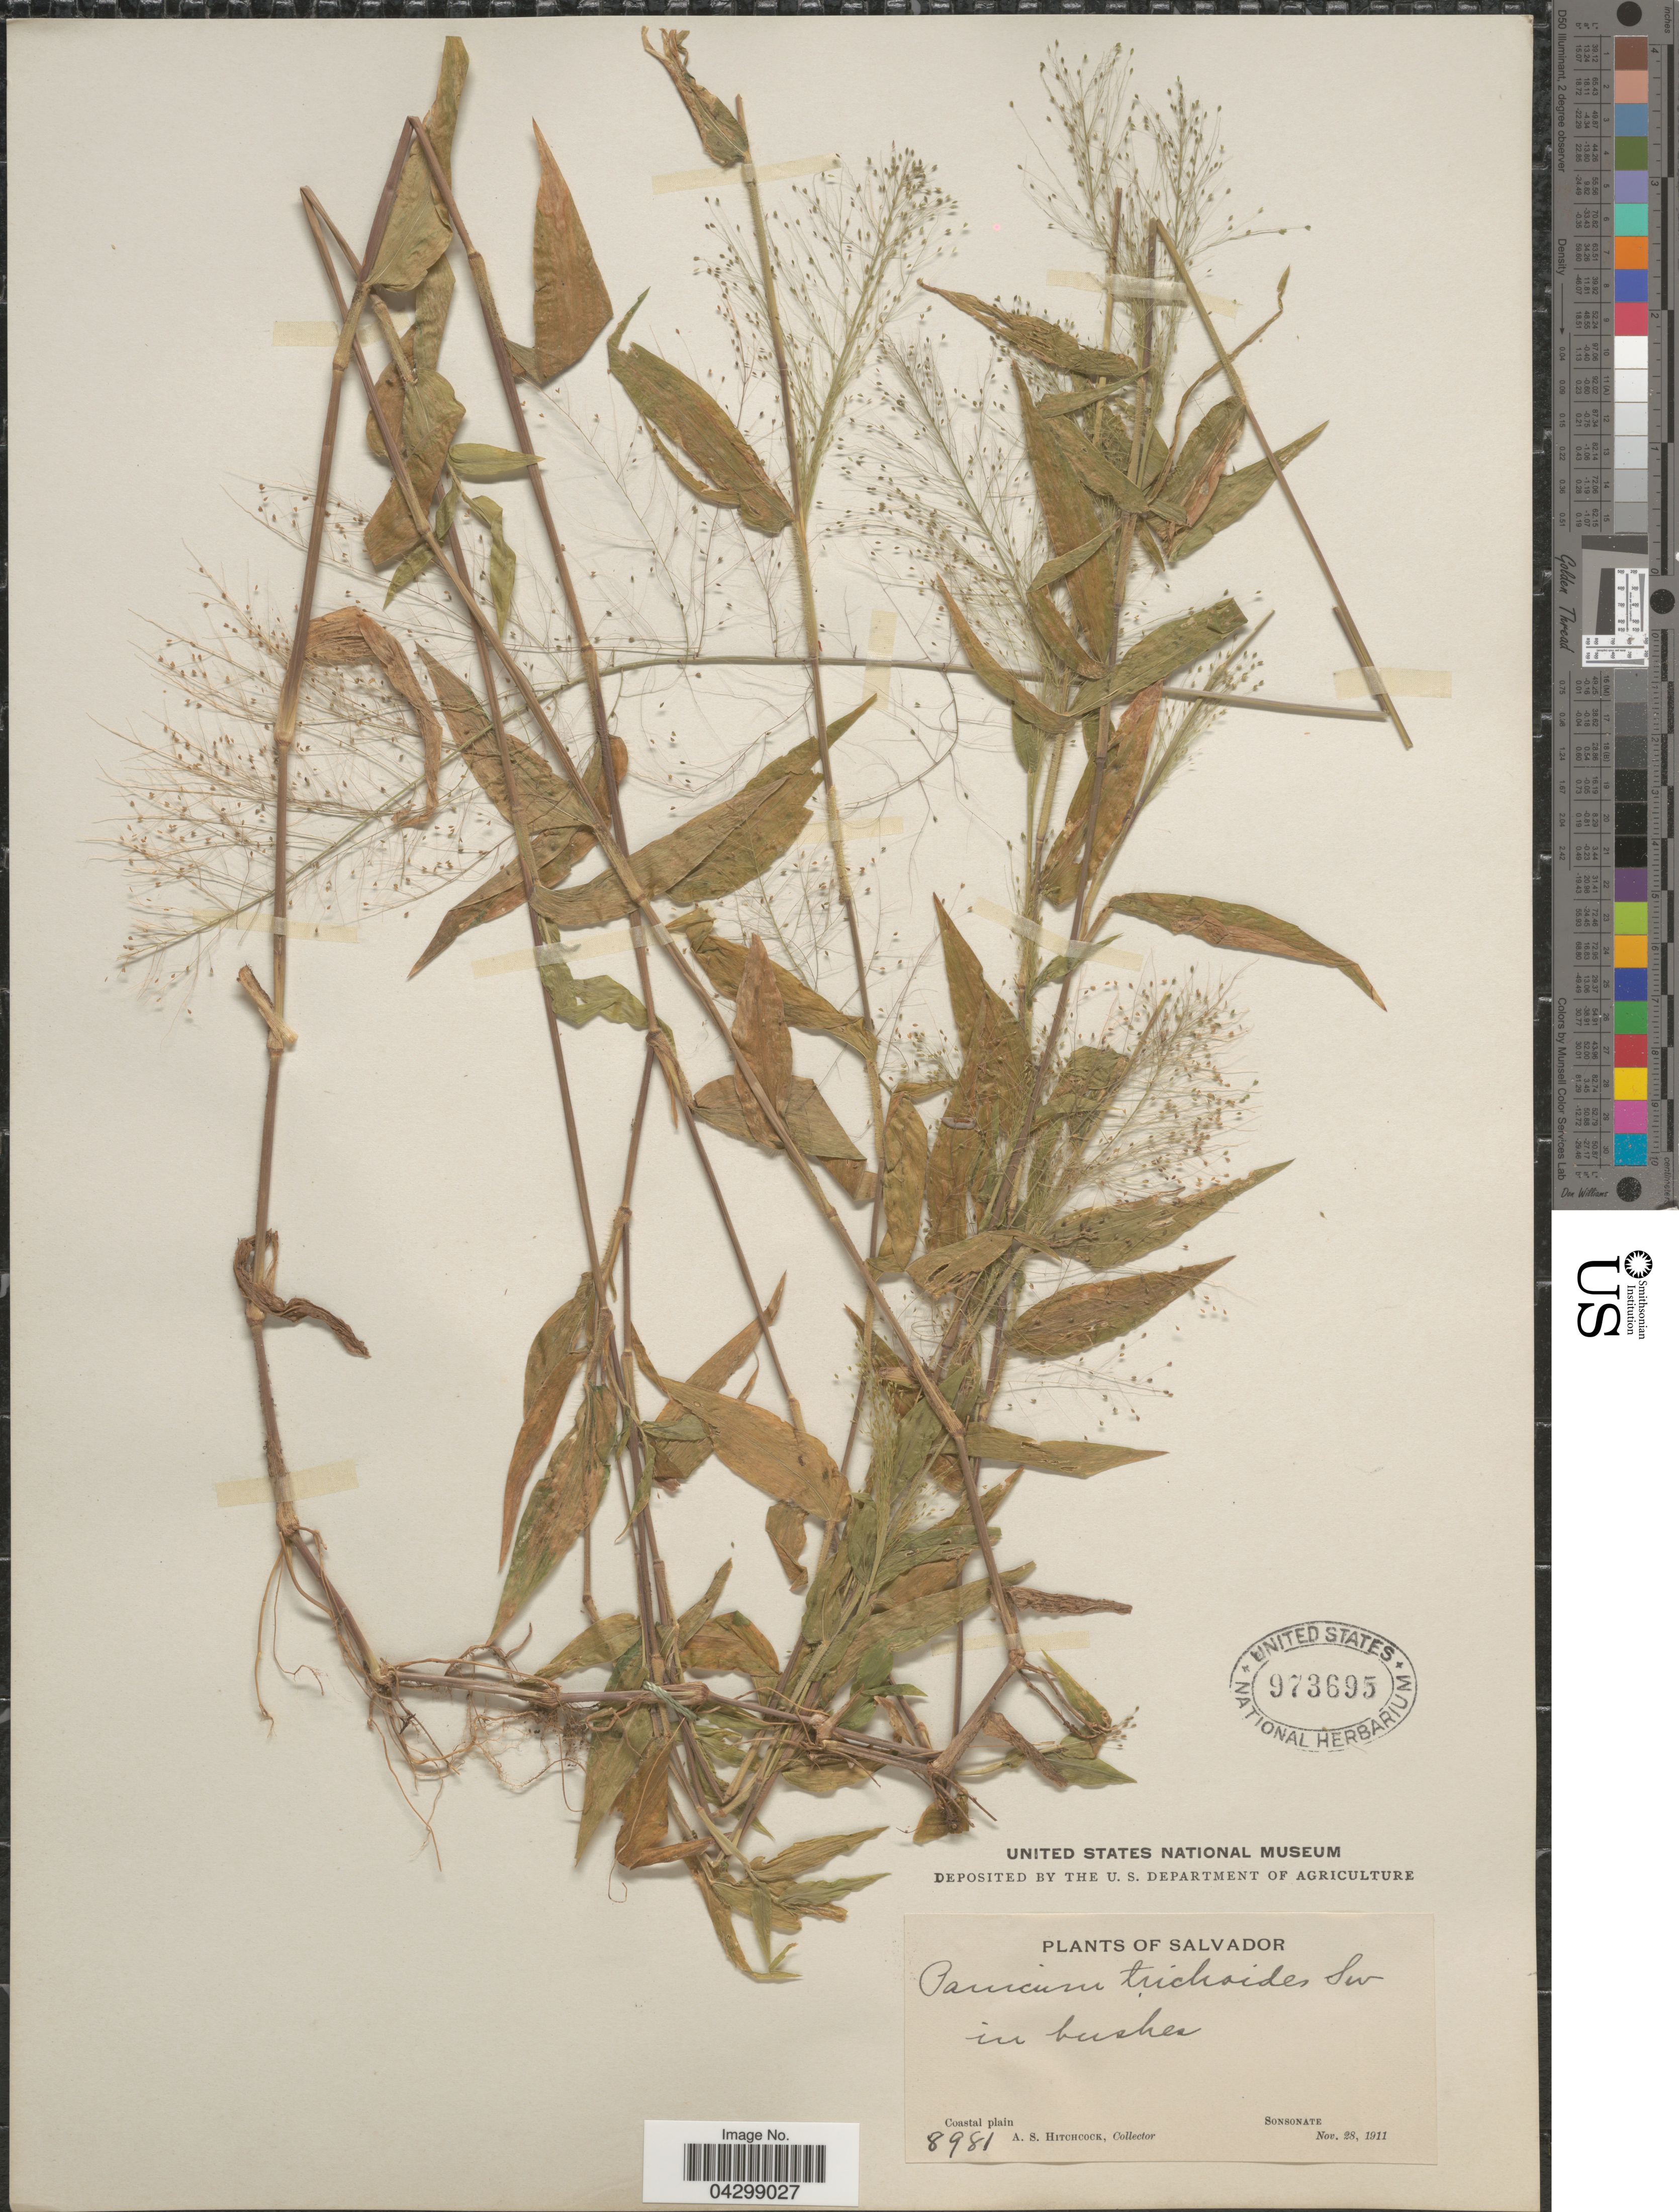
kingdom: Plantae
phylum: Tracheophyta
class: Liliopsida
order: Poales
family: Poaceae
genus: Panicum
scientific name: Panicum trichoides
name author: Sw.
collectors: A. S. Hitchcock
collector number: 8981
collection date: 1911-11-28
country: El Salvador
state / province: Sonsonate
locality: Coastal plain.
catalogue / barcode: US 973695